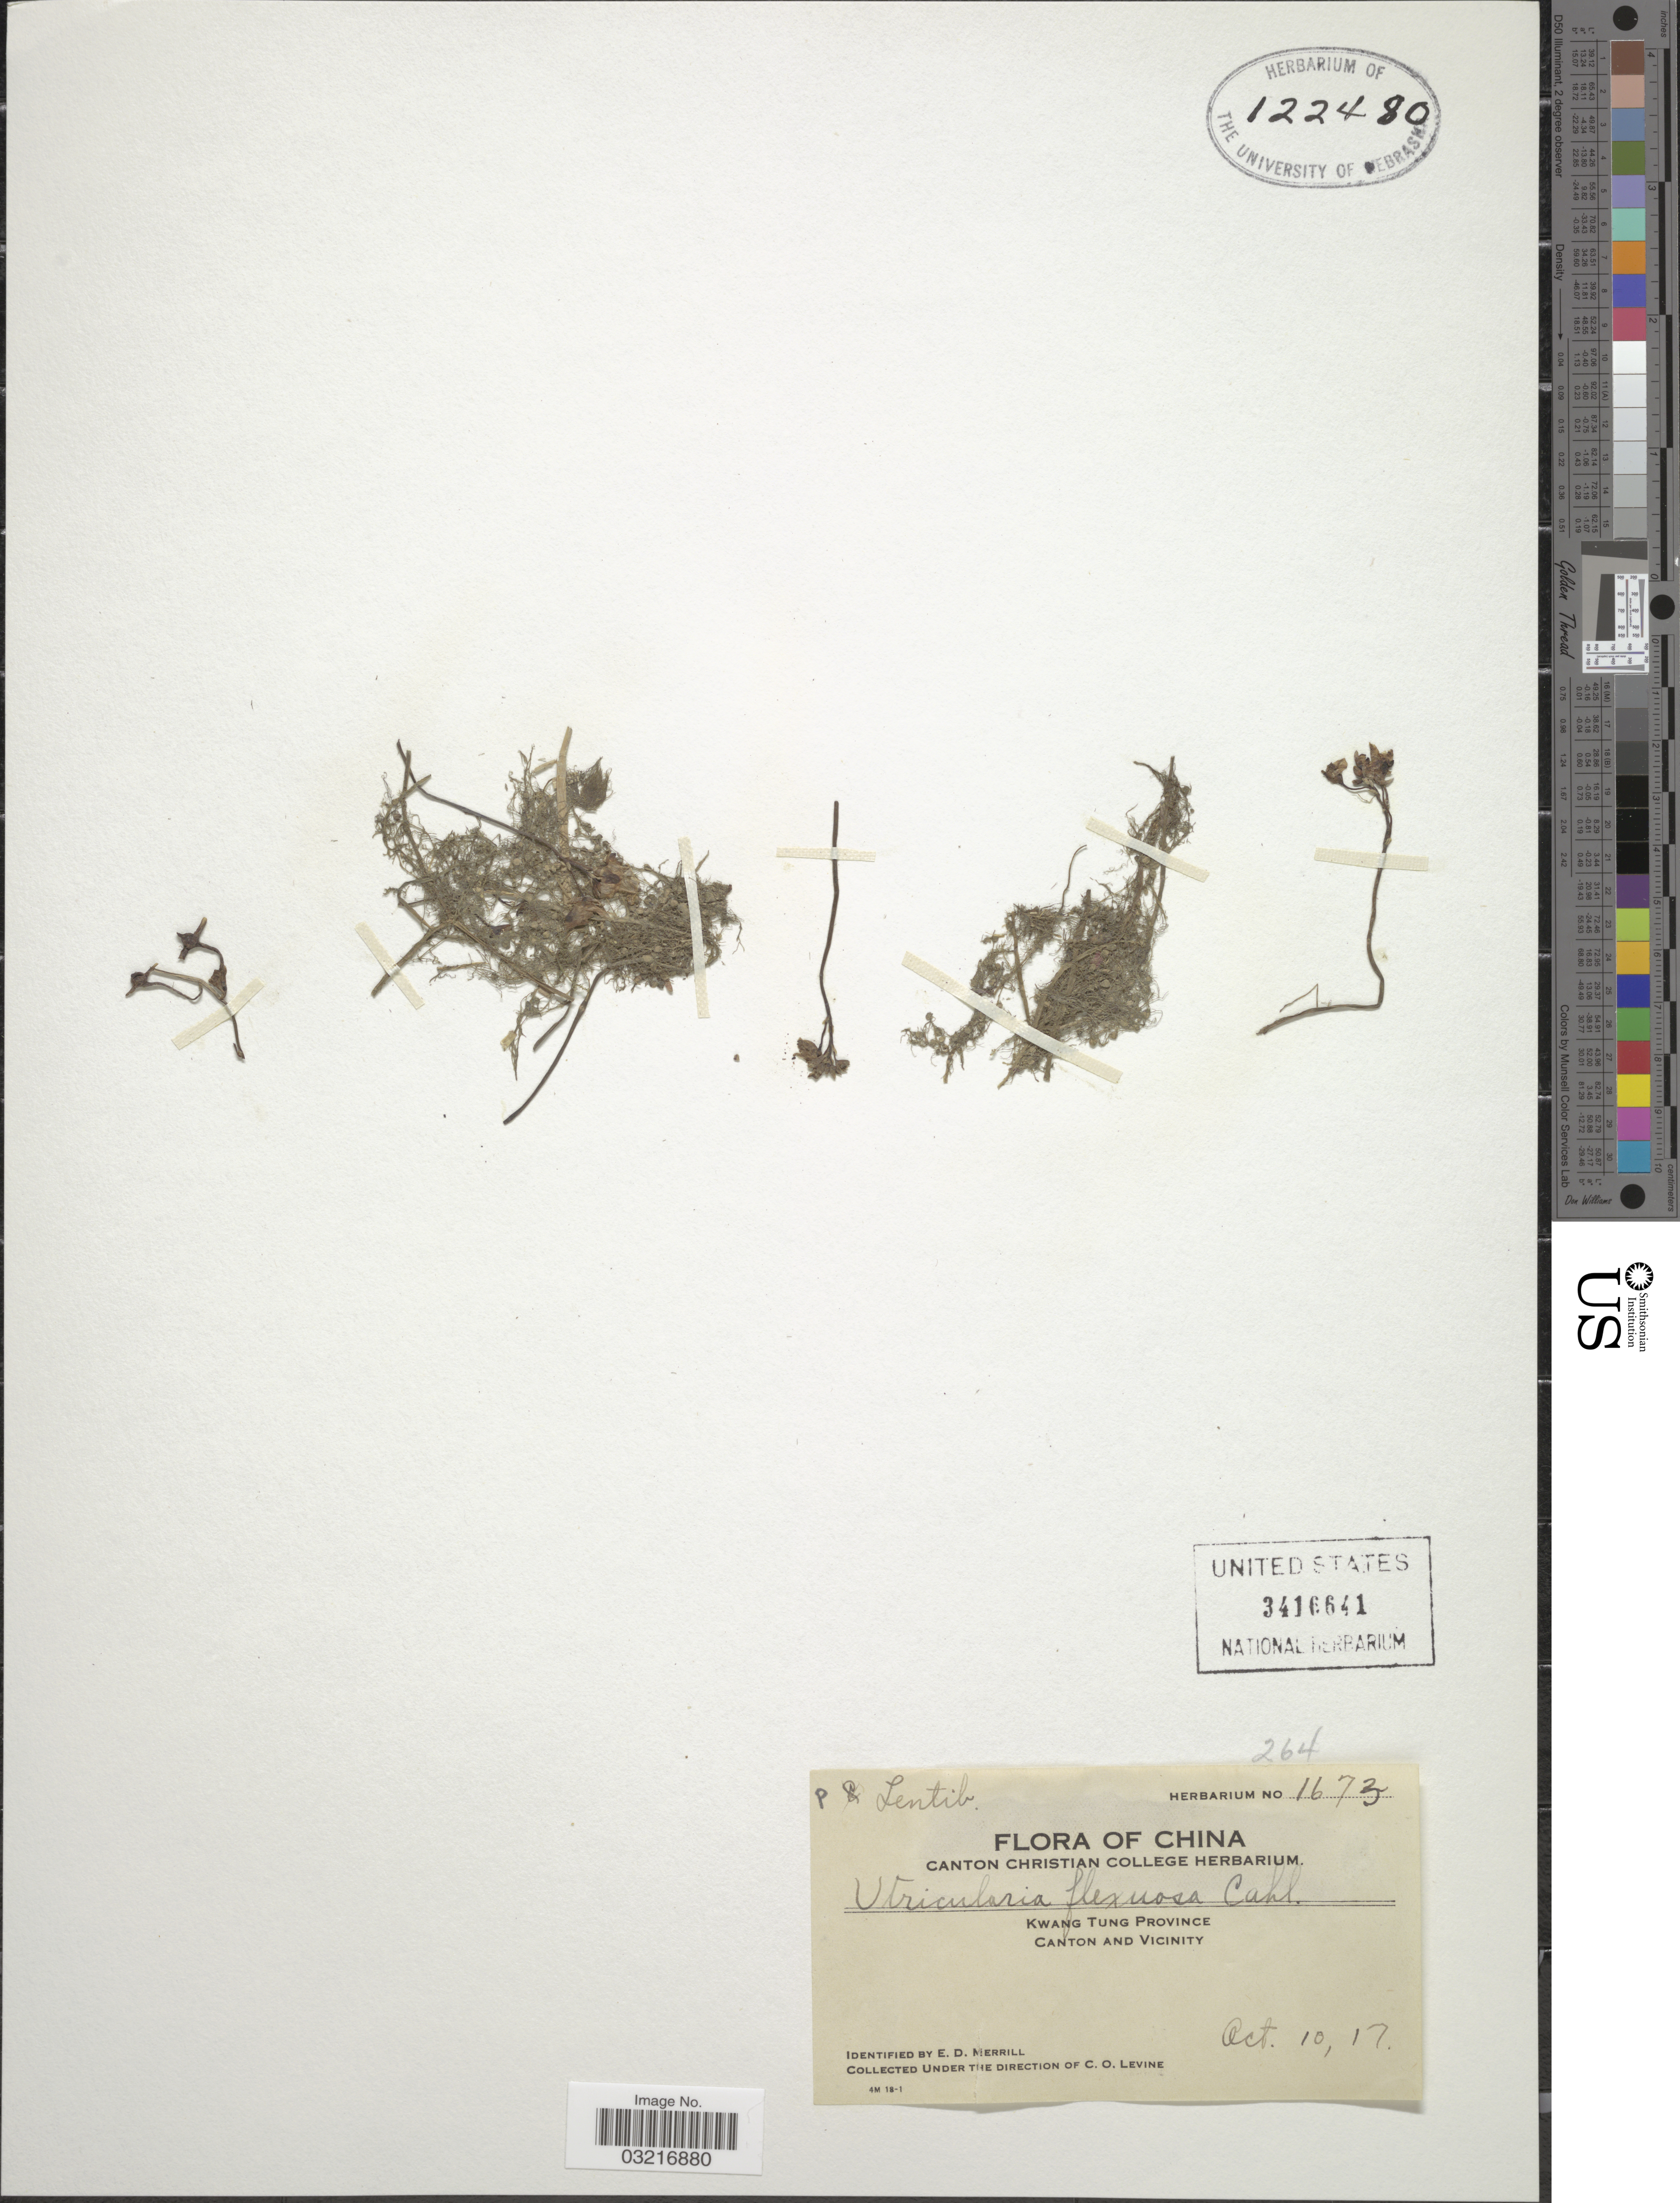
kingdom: Plantae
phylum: Tracheophyta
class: Magnoliopsida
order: Lamiales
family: Lentibulariaceae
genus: Utricularia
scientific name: Utricularia aurea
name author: Lour.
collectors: C. O. Levine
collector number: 1673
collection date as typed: Transcribed d/m/y: 10/10/17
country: China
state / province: Guangdong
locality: Kwang Tung Province, Canton and Vicinity.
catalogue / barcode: US 3416641